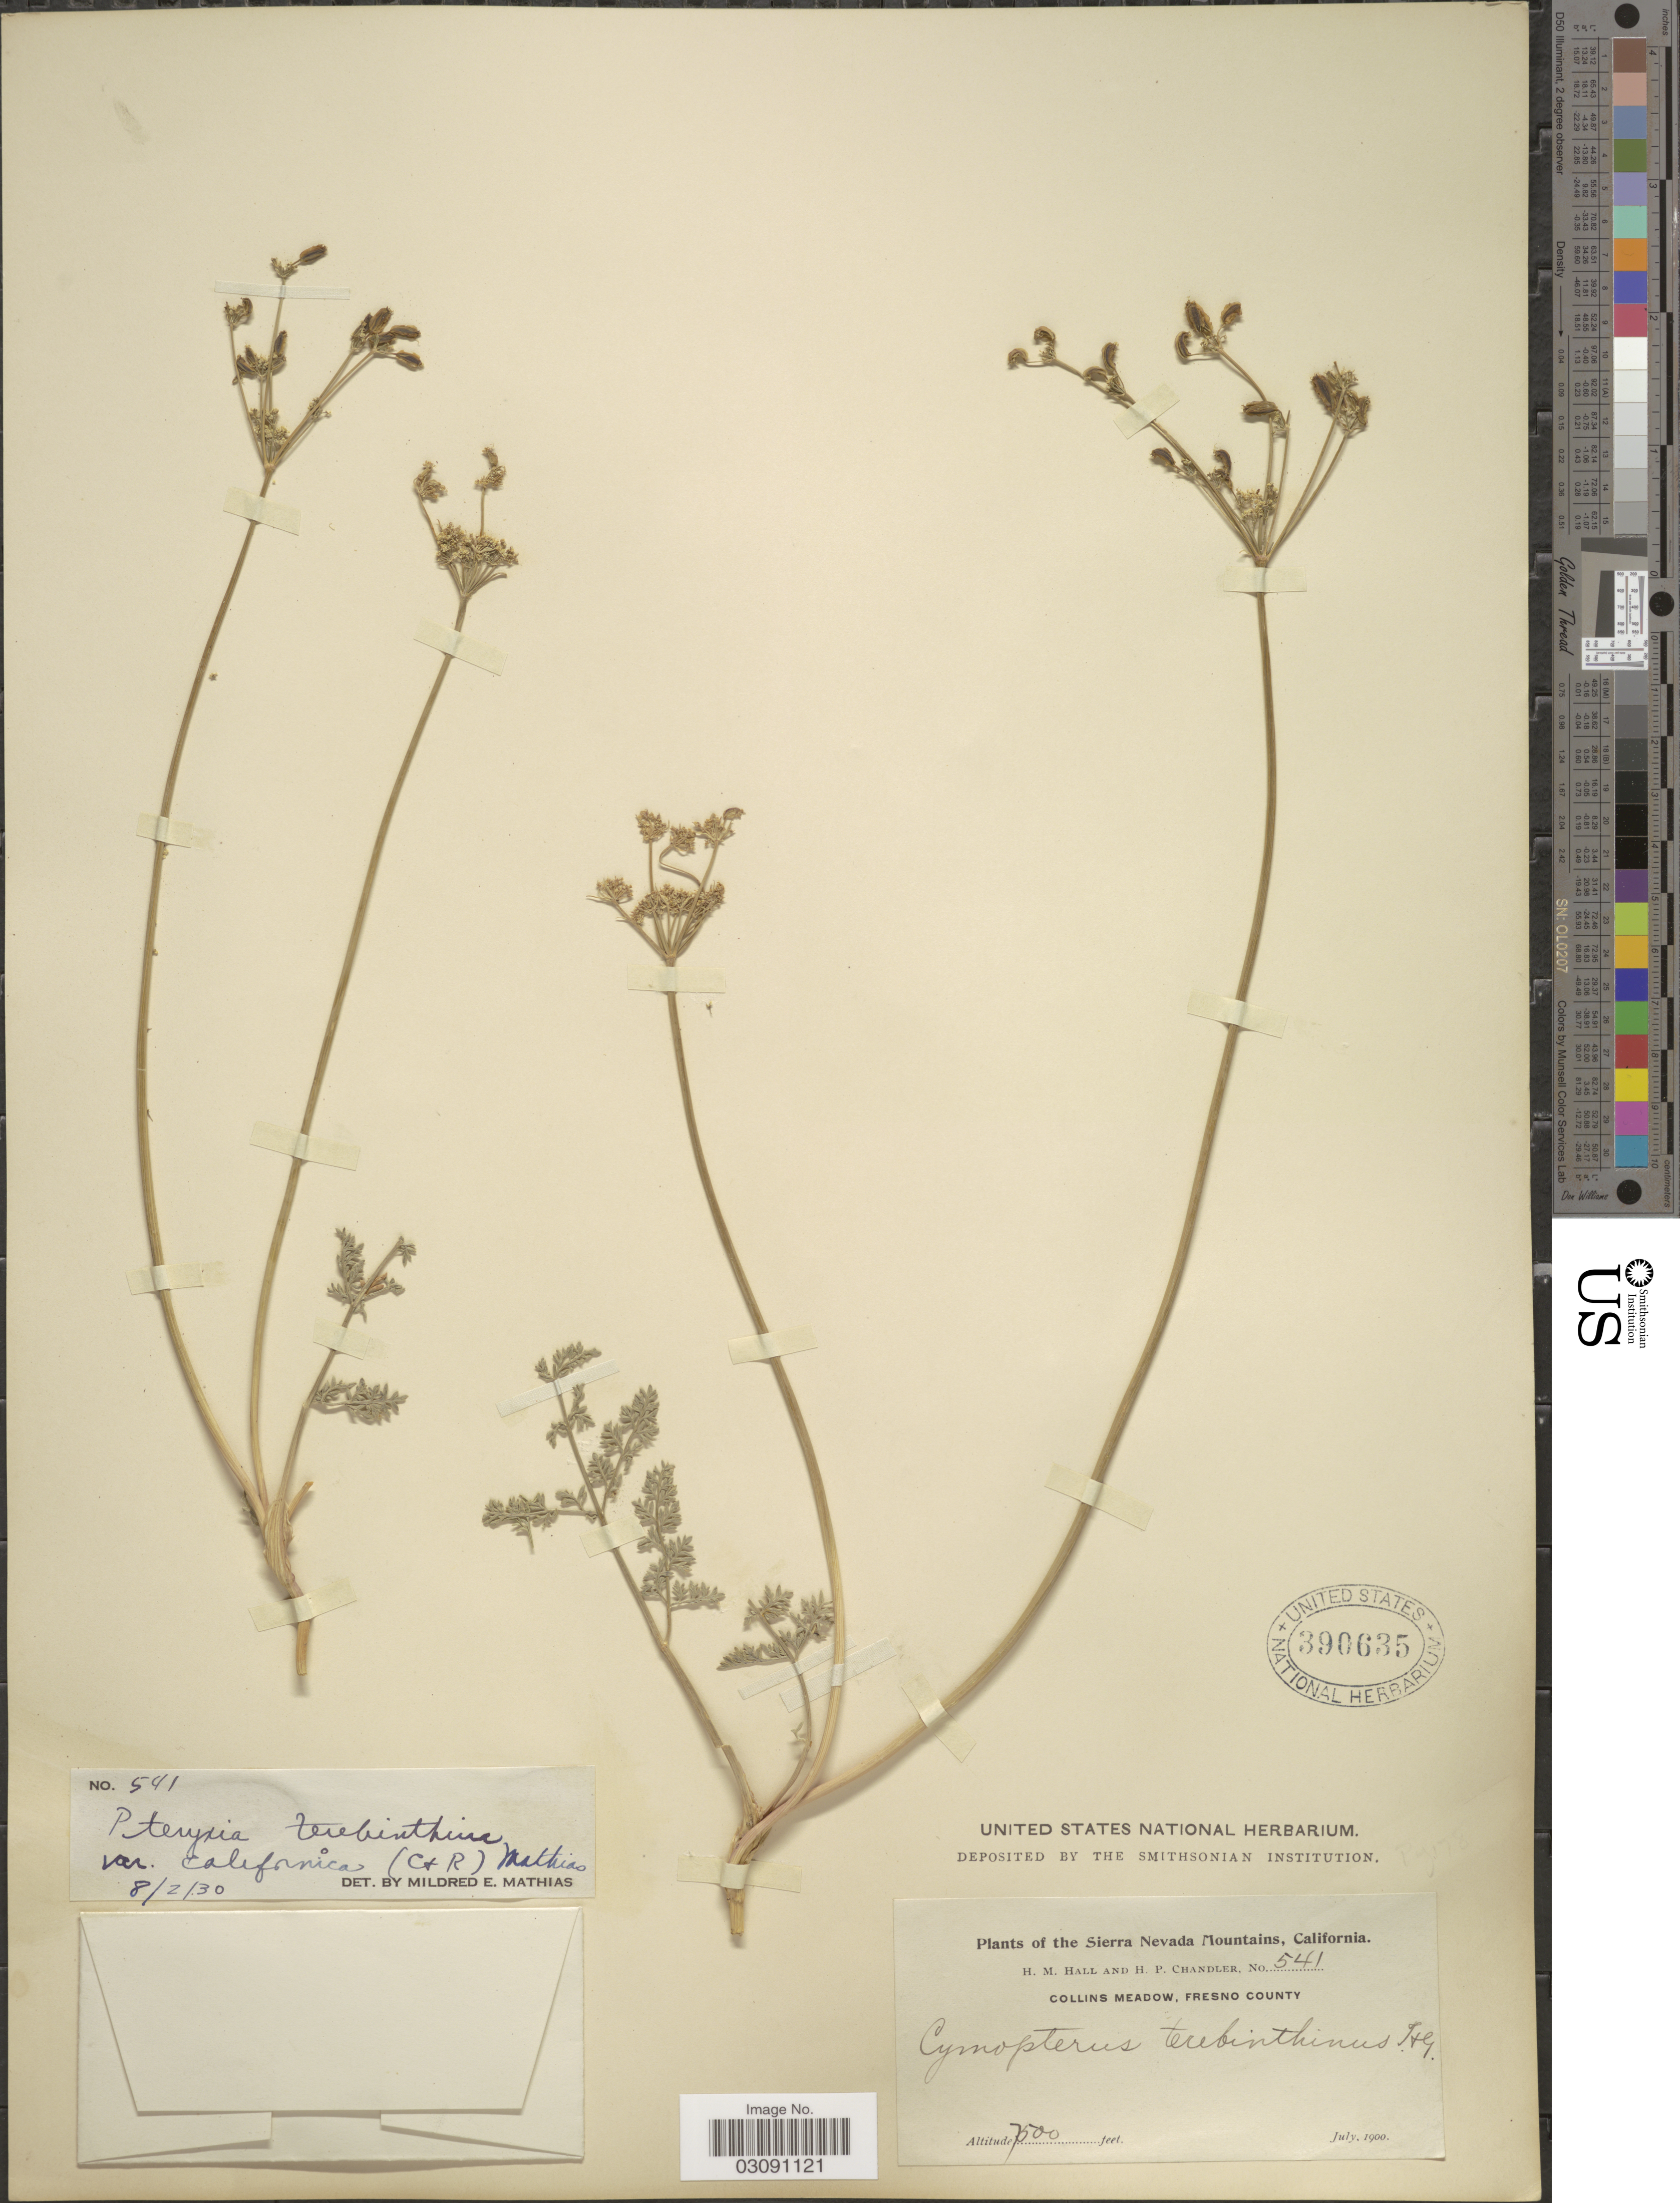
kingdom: Plantae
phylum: Tracheophyta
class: Magnoliopsida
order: Apiales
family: Apiaceae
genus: Pteryxia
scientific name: Pteryxia terebinthina var. californica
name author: (J.M. Coult. & Rose) Mathias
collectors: H. M. Hall & H. Chandler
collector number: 541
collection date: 1900-07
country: United States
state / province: California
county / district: Fresno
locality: Sierra Nevada Mountains, Collins Meadow, Fresno County.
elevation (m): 2286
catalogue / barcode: US 390635